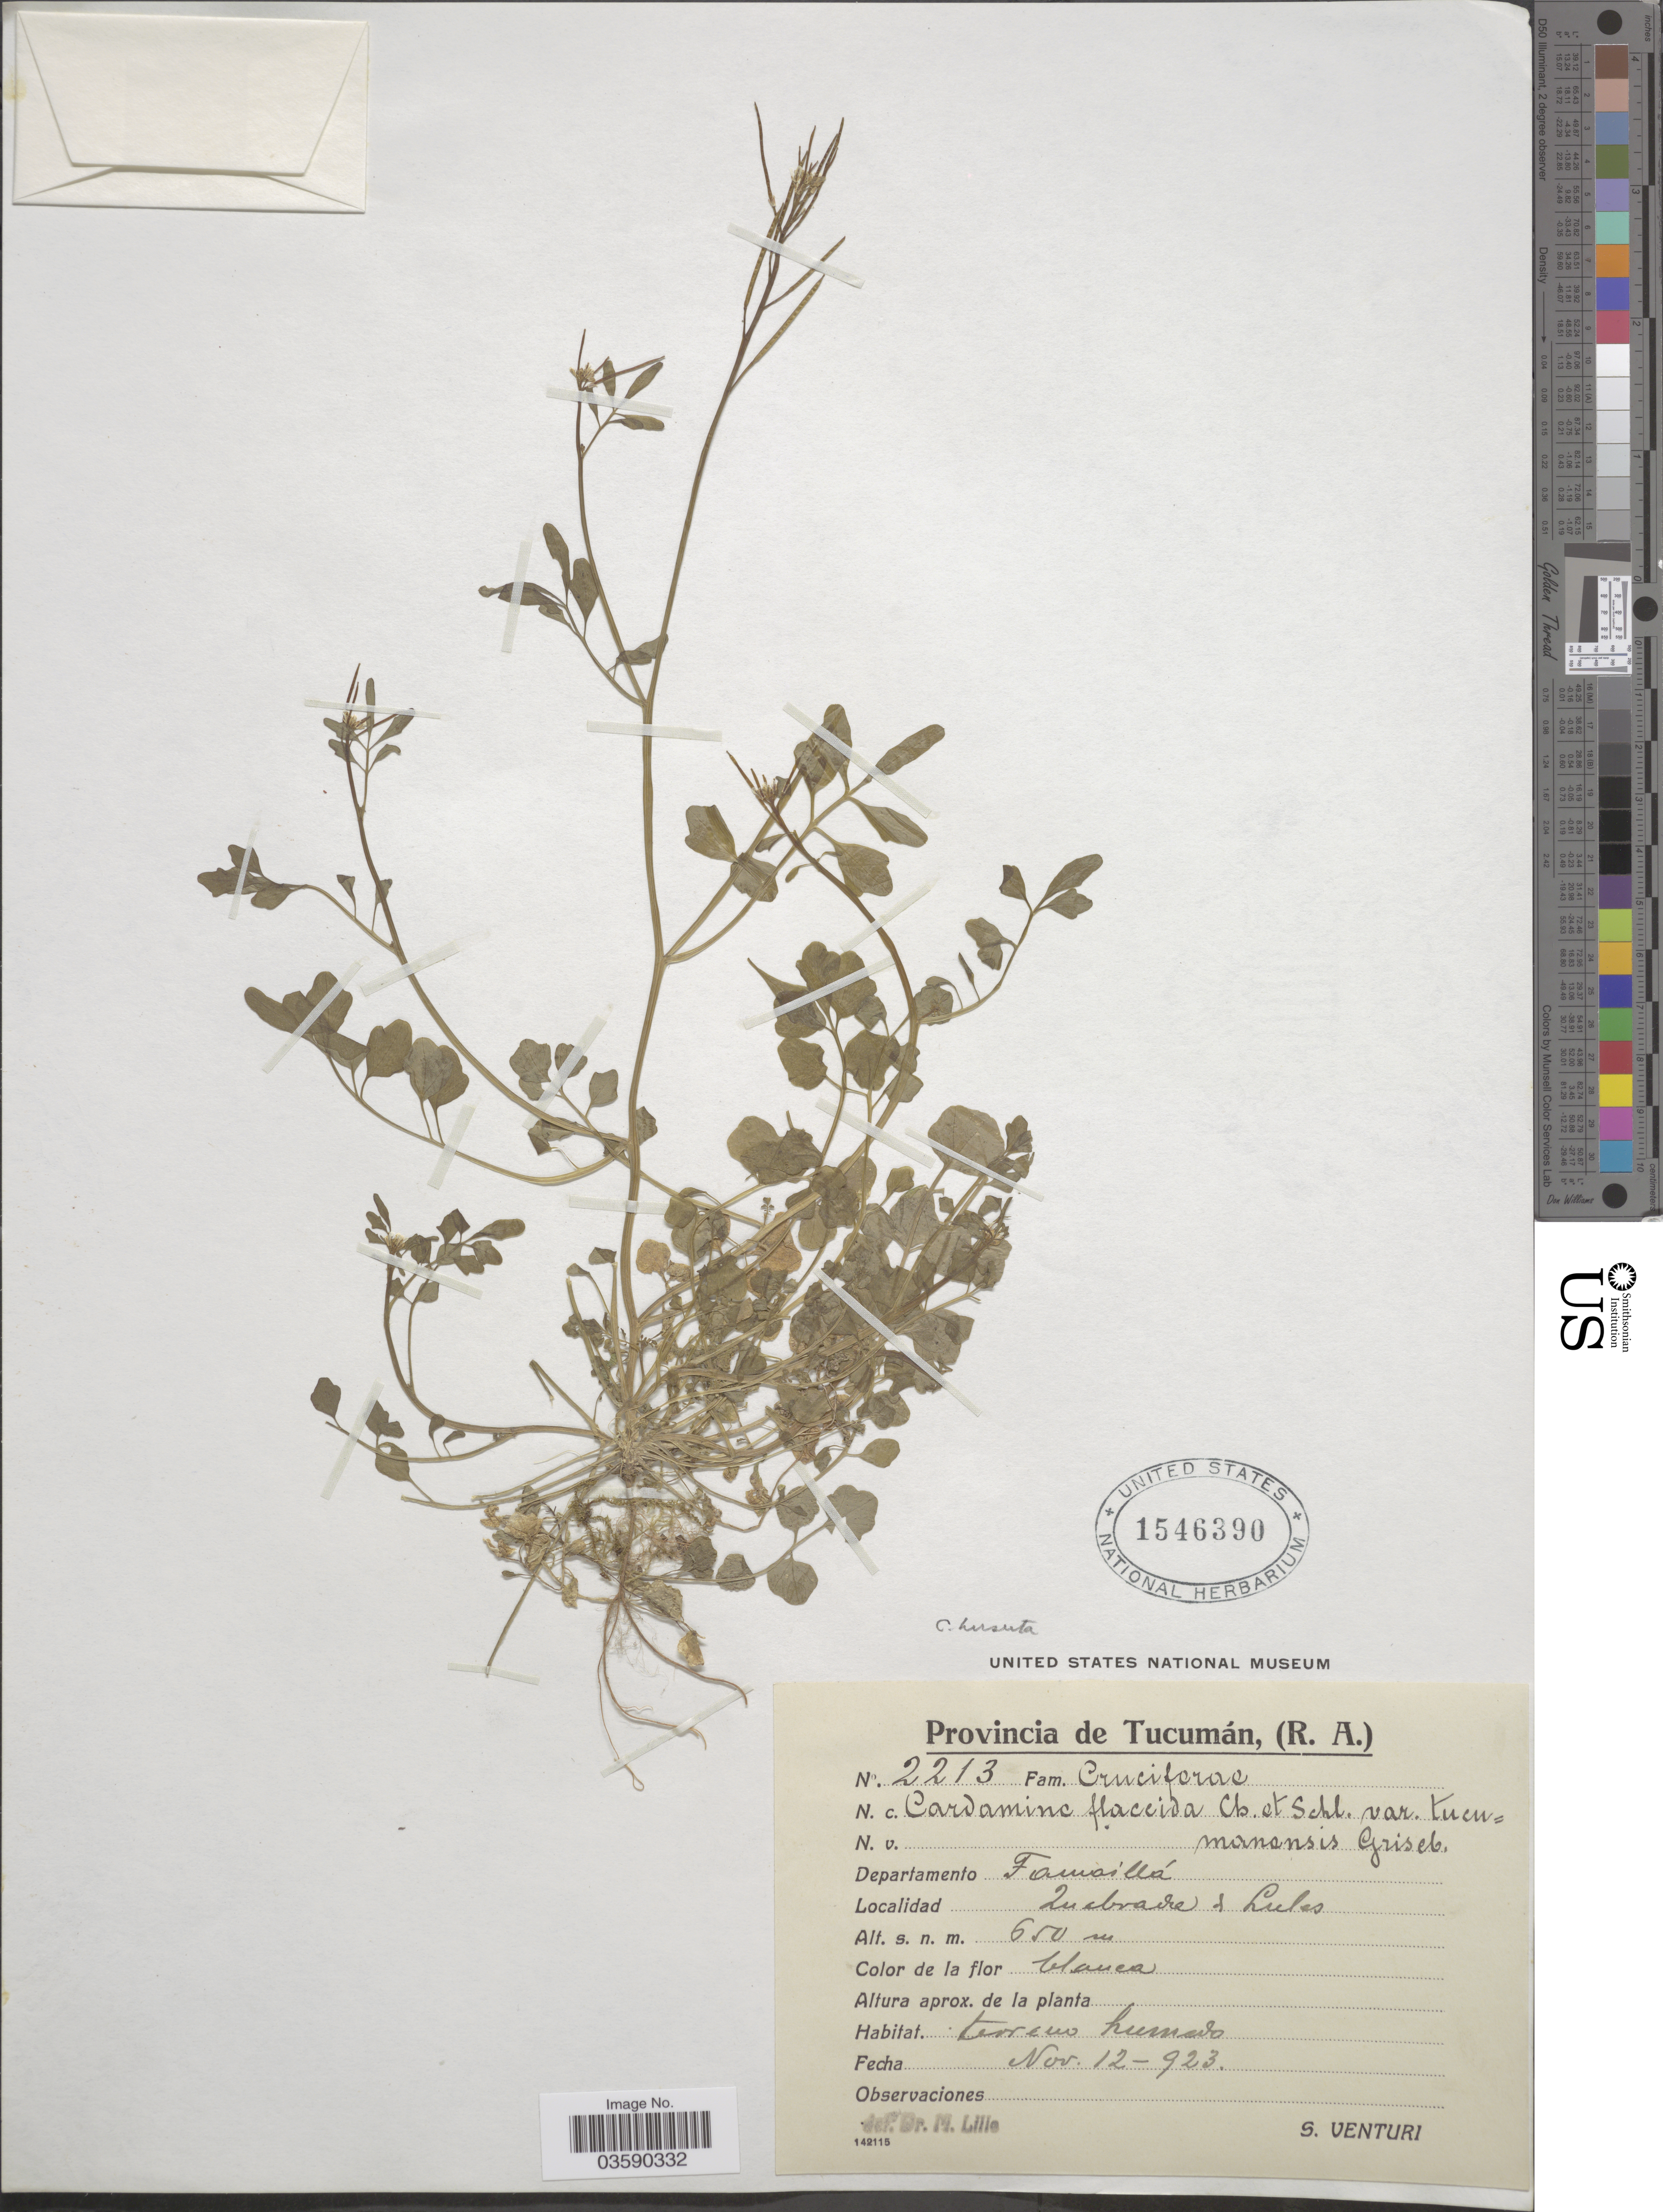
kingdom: Plantae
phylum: Tracheophyta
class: Magnoliopsida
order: Brassicales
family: Brassicaceae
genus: Cardamine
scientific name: Cardamine hirsuta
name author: L.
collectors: S. Venturi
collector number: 2213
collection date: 1923-11-12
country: Argentina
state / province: Tucuman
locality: Departamento Famaillá. Quebrade de Lules.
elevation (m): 650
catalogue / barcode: US 1546390